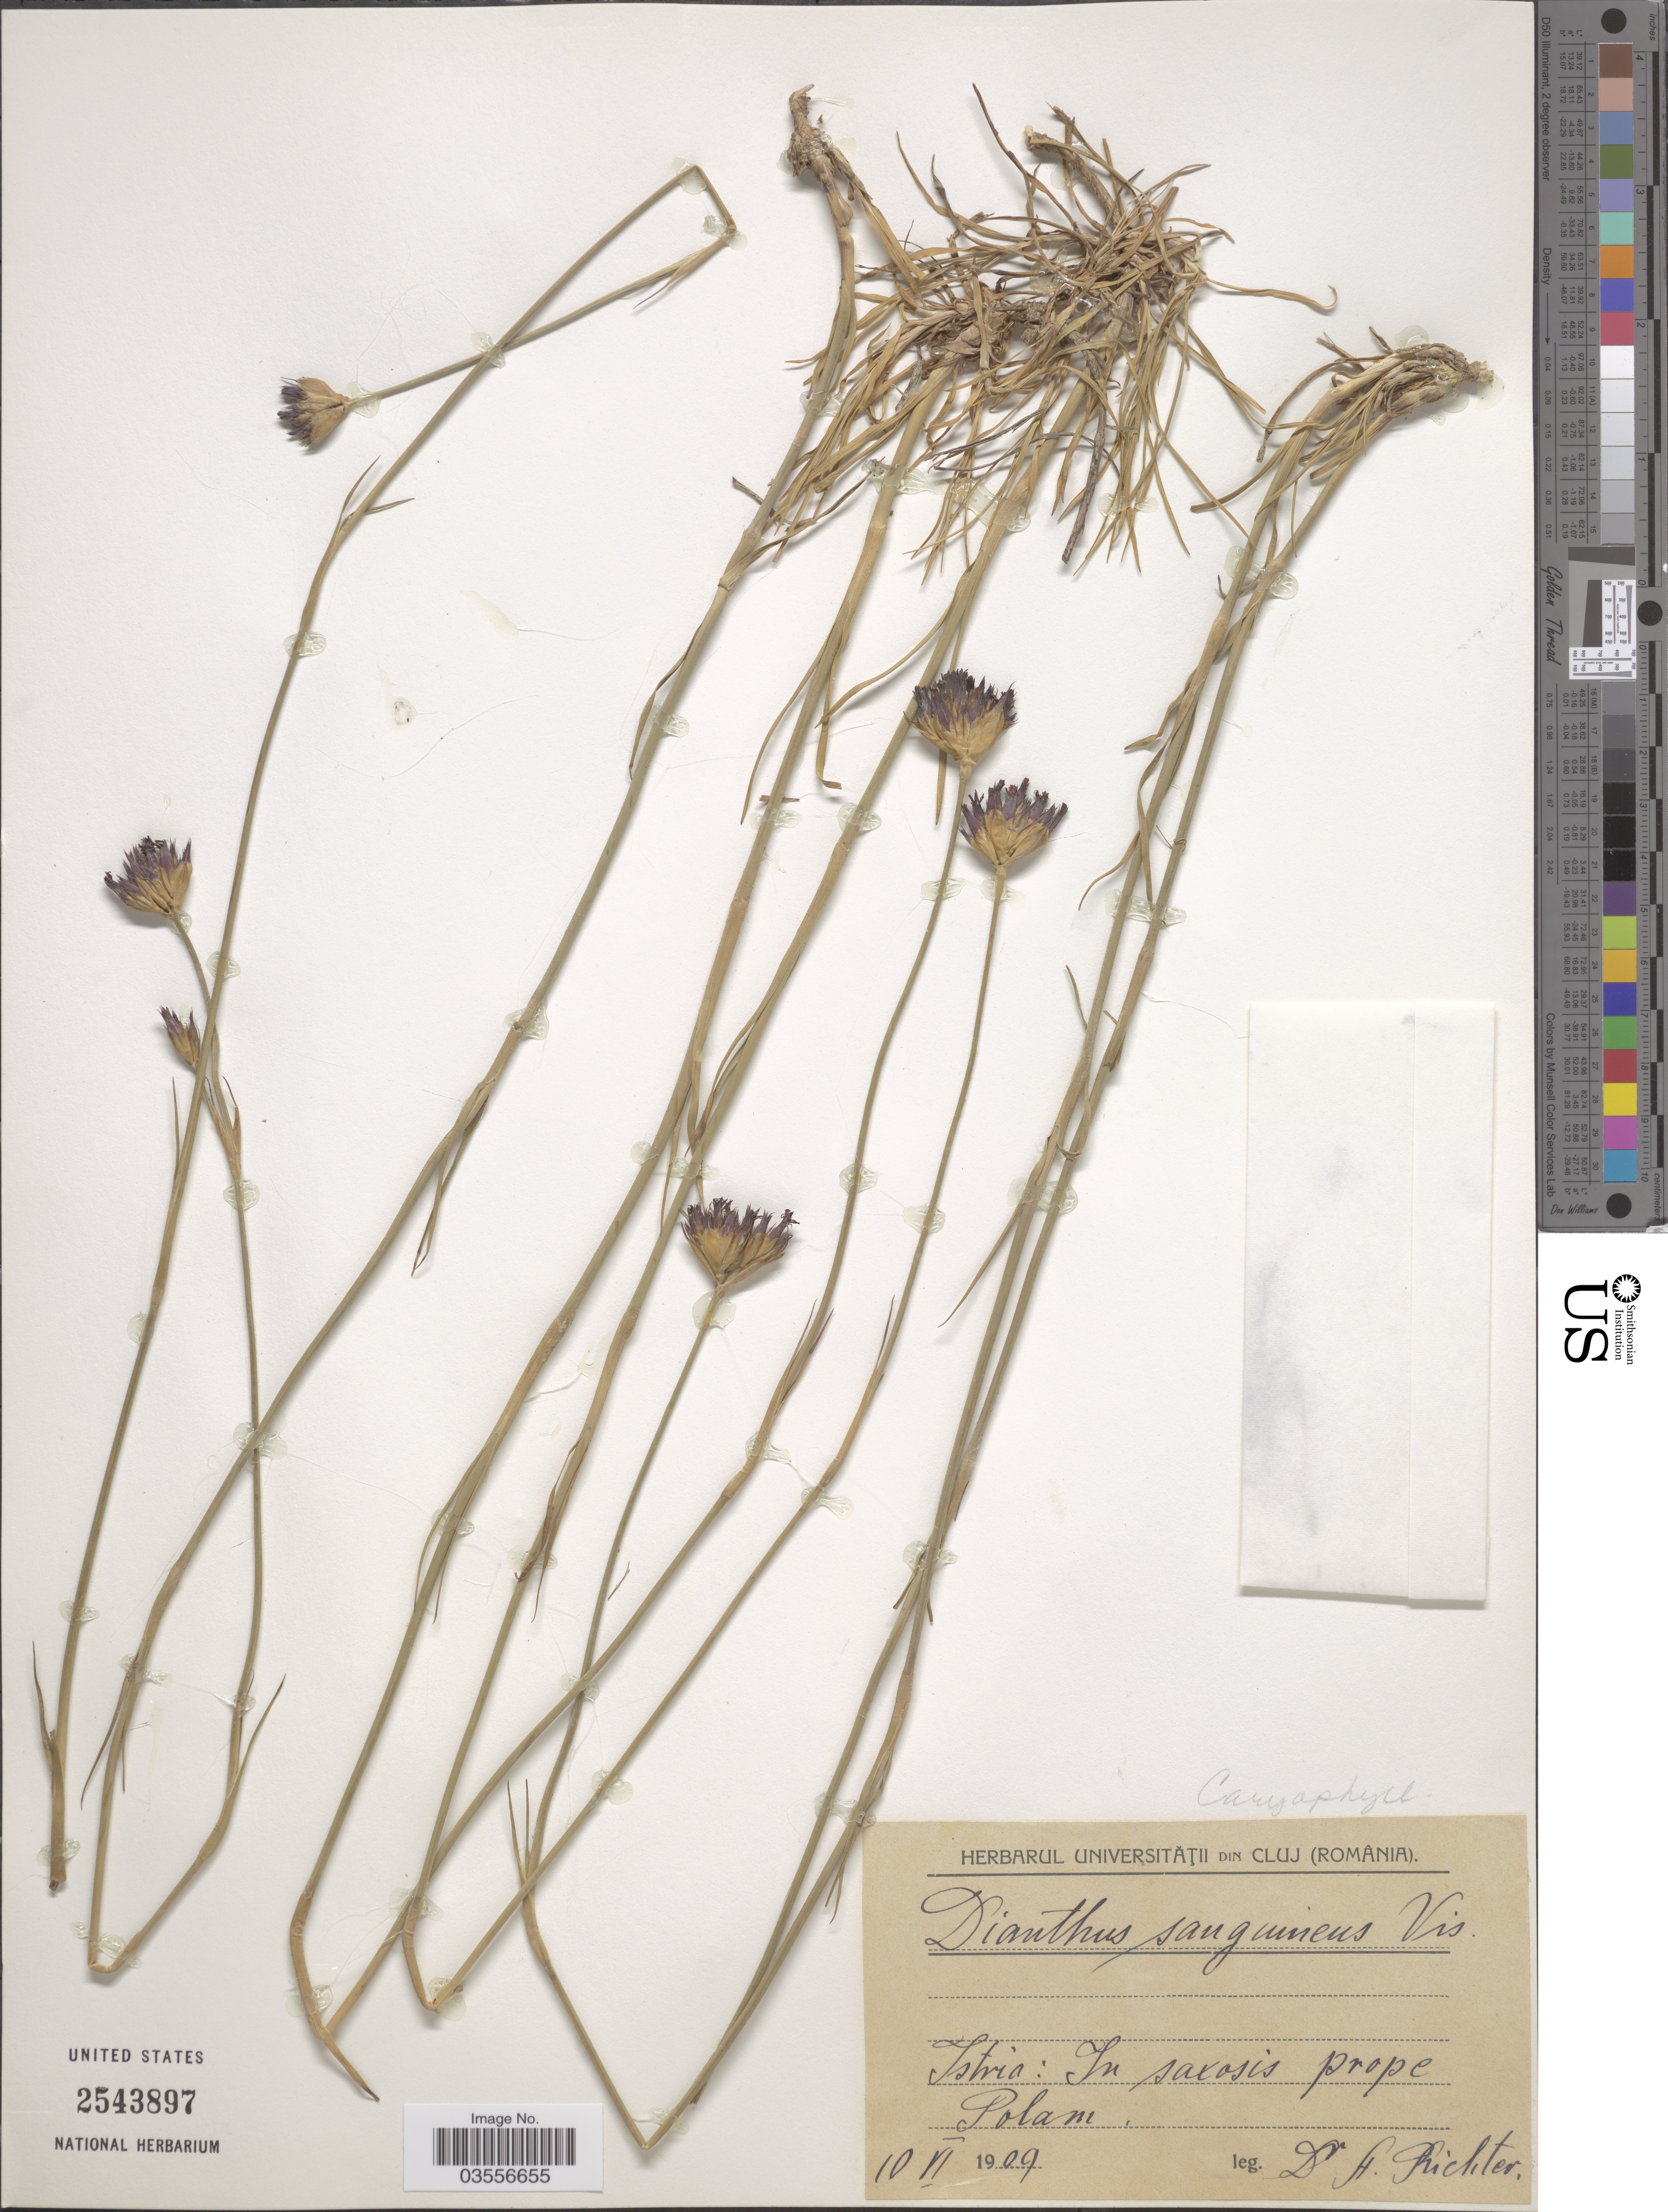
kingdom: Plantae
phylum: Tracheophyta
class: Magnoliopsida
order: Caryophyllales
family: Caryophyllaceae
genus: Dianthus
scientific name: Dianthus sanguineus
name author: Vis.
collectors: H. Richter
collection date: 1909-06-10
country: Croatia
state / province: Istria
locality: In saxosis prope Polam.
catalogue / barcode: US 2543897